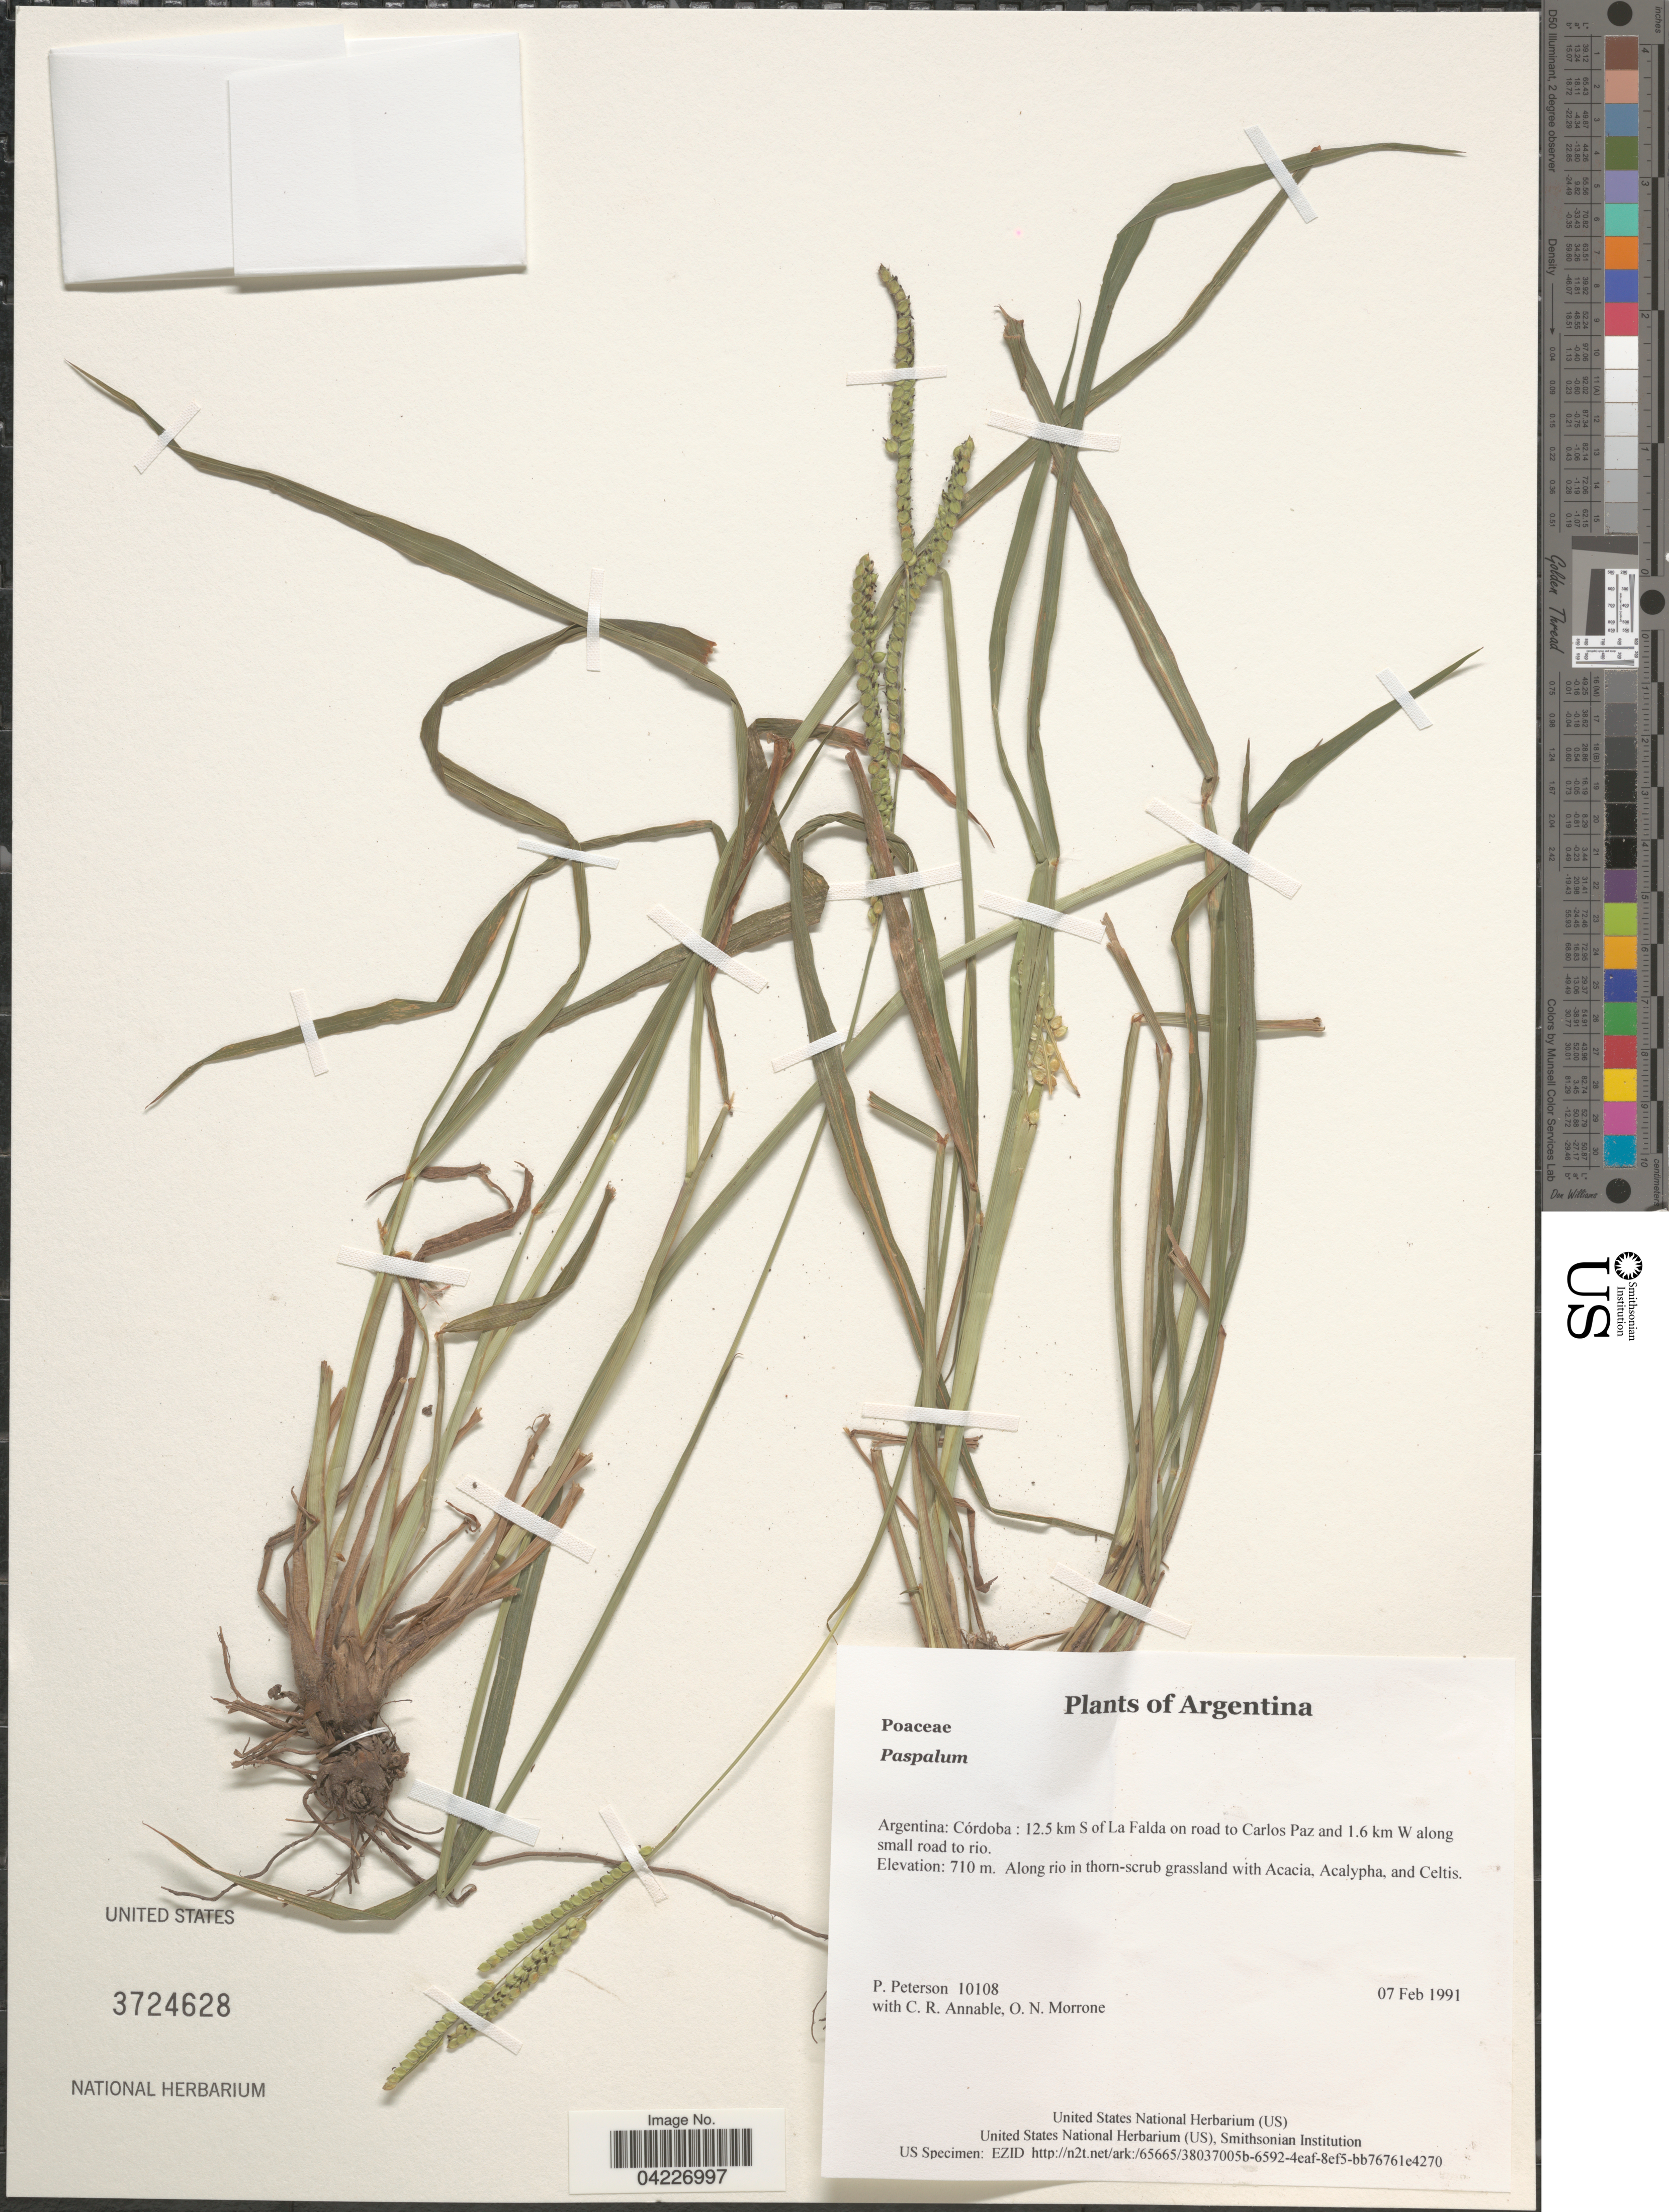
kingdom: Plantae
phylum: Tracheophyta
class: Liliopsida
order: Poales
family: Poaceae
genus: Paspalum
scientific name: Paspalum sp.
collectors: P. Peterson, C. R. Annable & O. N. Morrone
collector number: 10108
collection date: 1991-02-07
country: Argentina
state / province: Cordoba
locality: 12.5 km S of La Falda on road to Carlos Paz and 1.6 km W along small road to rio.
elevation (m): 710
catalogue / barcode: US 3724628